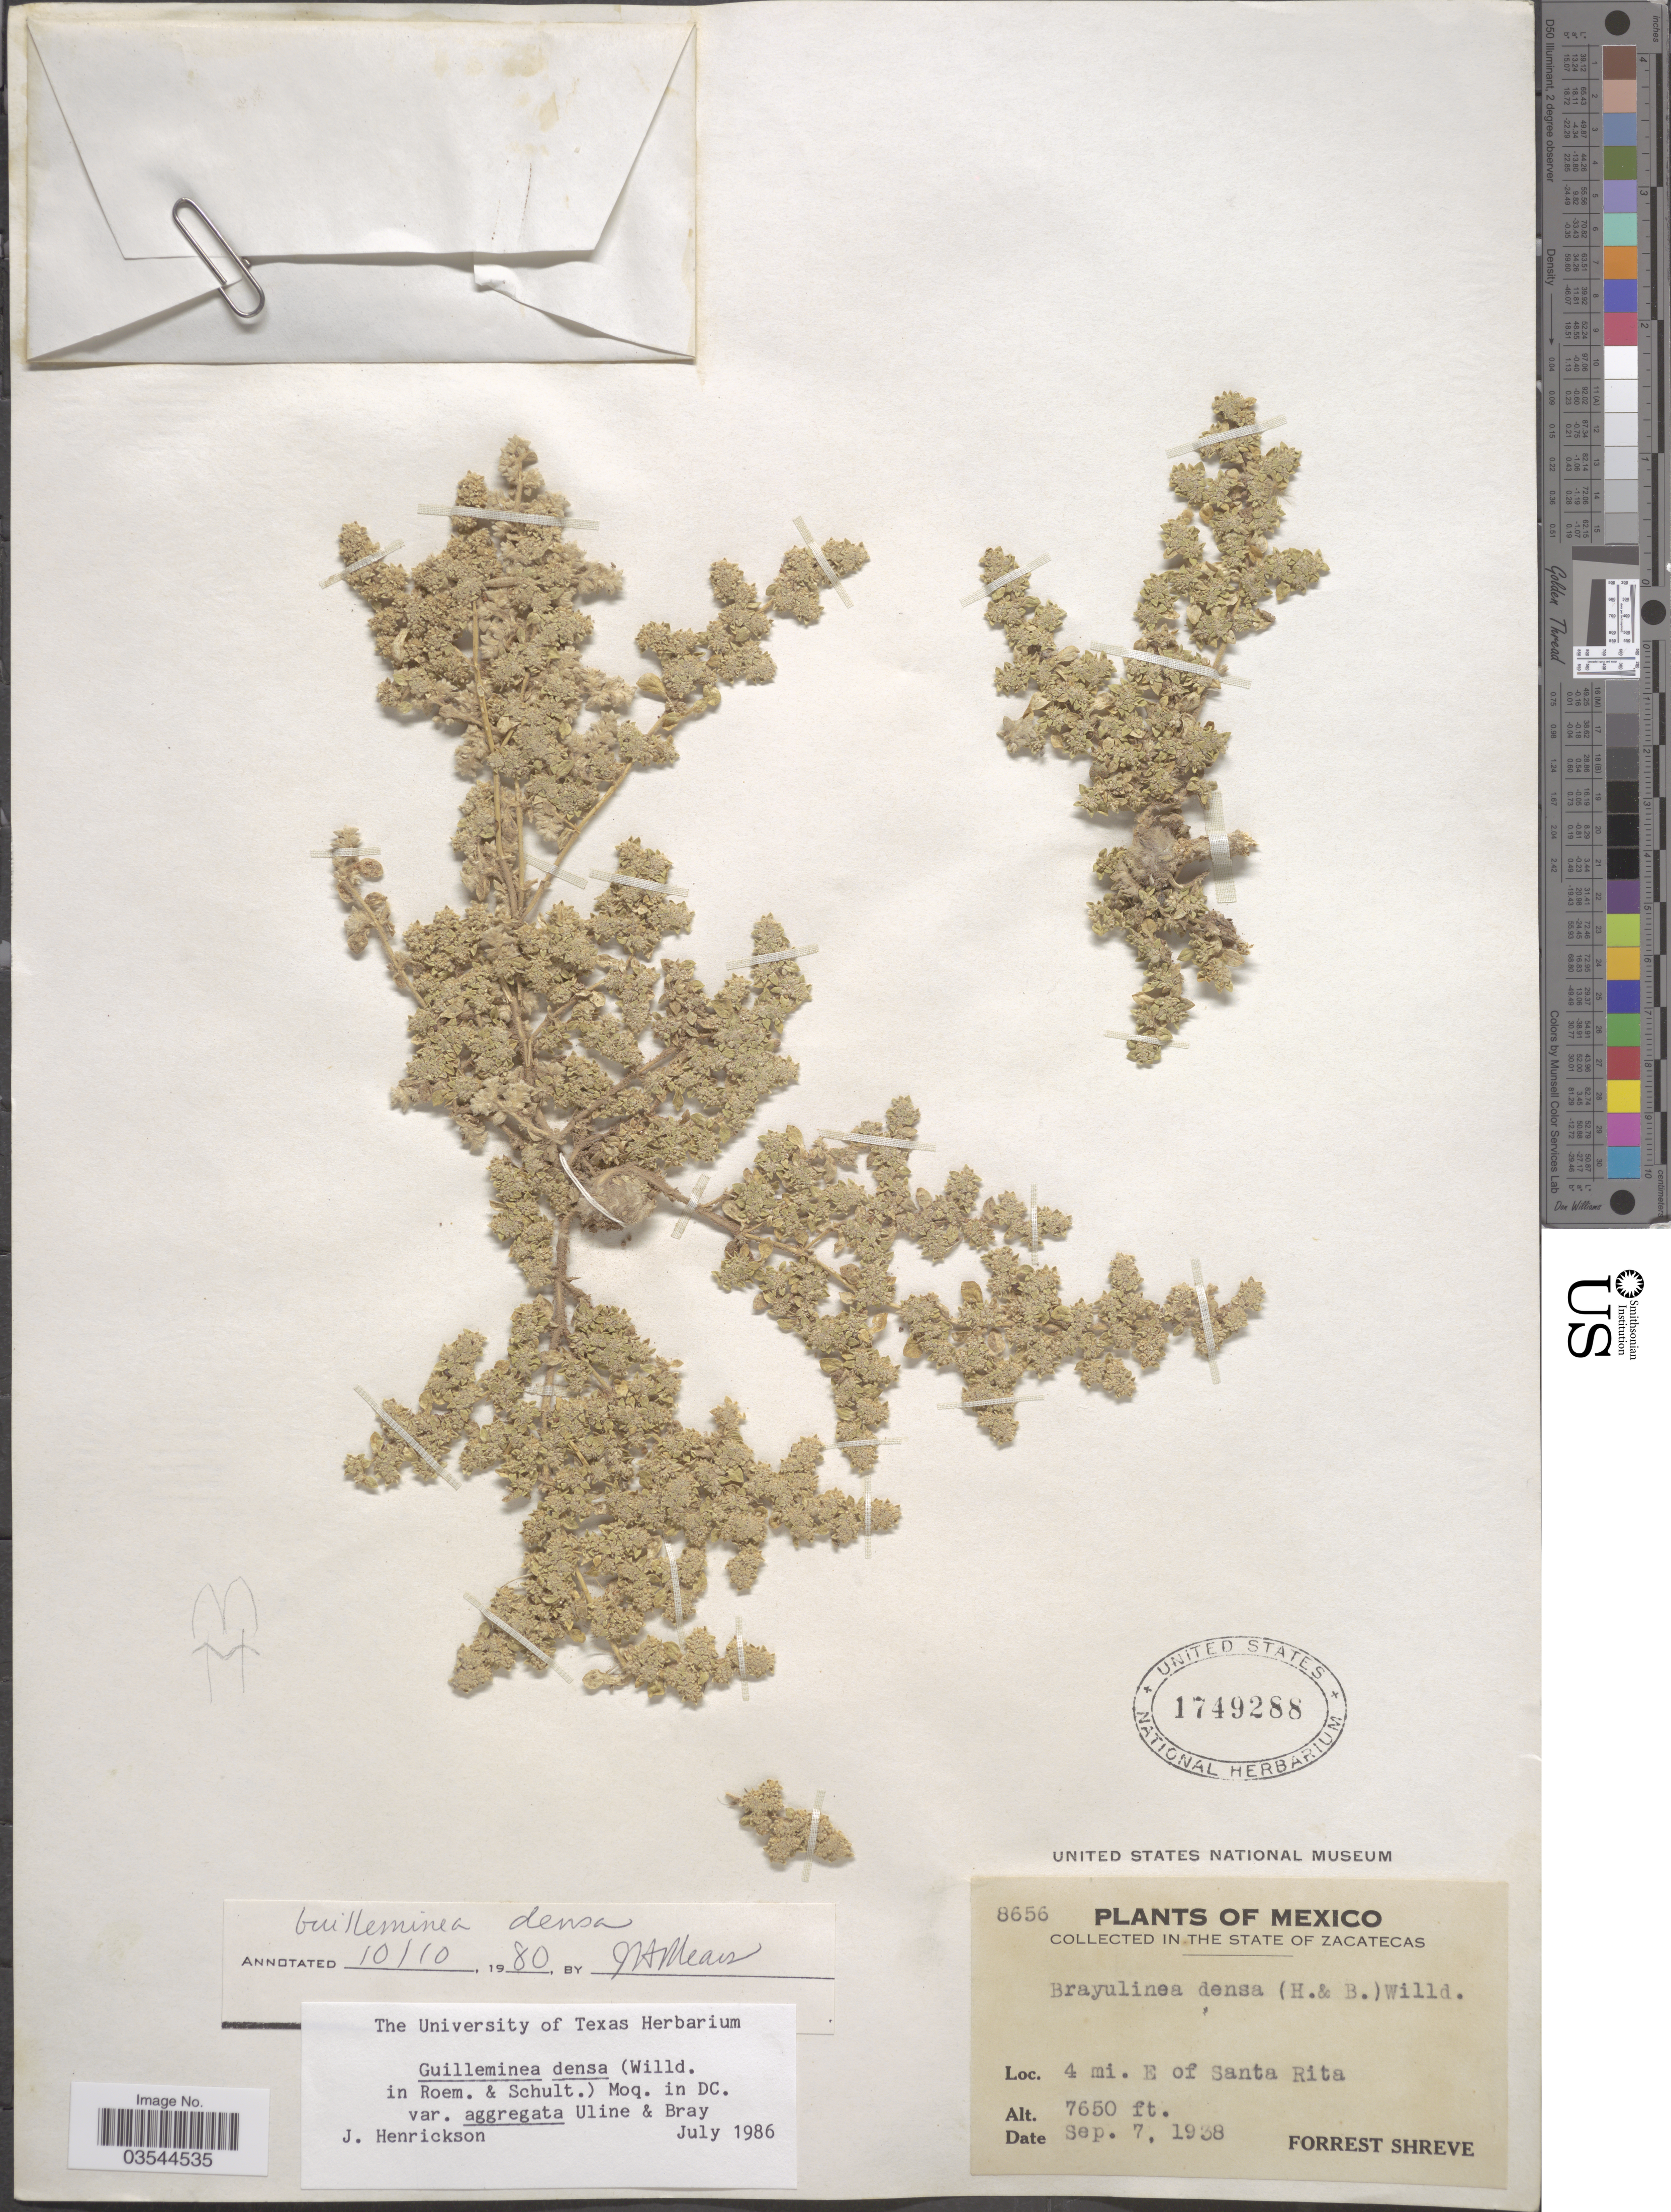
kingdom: Plantae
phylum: Tracheophyta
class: Magnoliopsida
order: Caryophyllales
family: Amaranthaceae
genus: Guilleminea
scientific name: Guilleminea densa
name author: (Humb. & Bonpl. ex Schult.) Moq.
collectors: F. Shreve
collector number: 8656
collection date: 1938-09-07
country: Mexico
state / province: Zacatecas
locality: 4 mi. E of Santa Rita.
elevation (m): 2332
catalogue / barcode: US 1749288